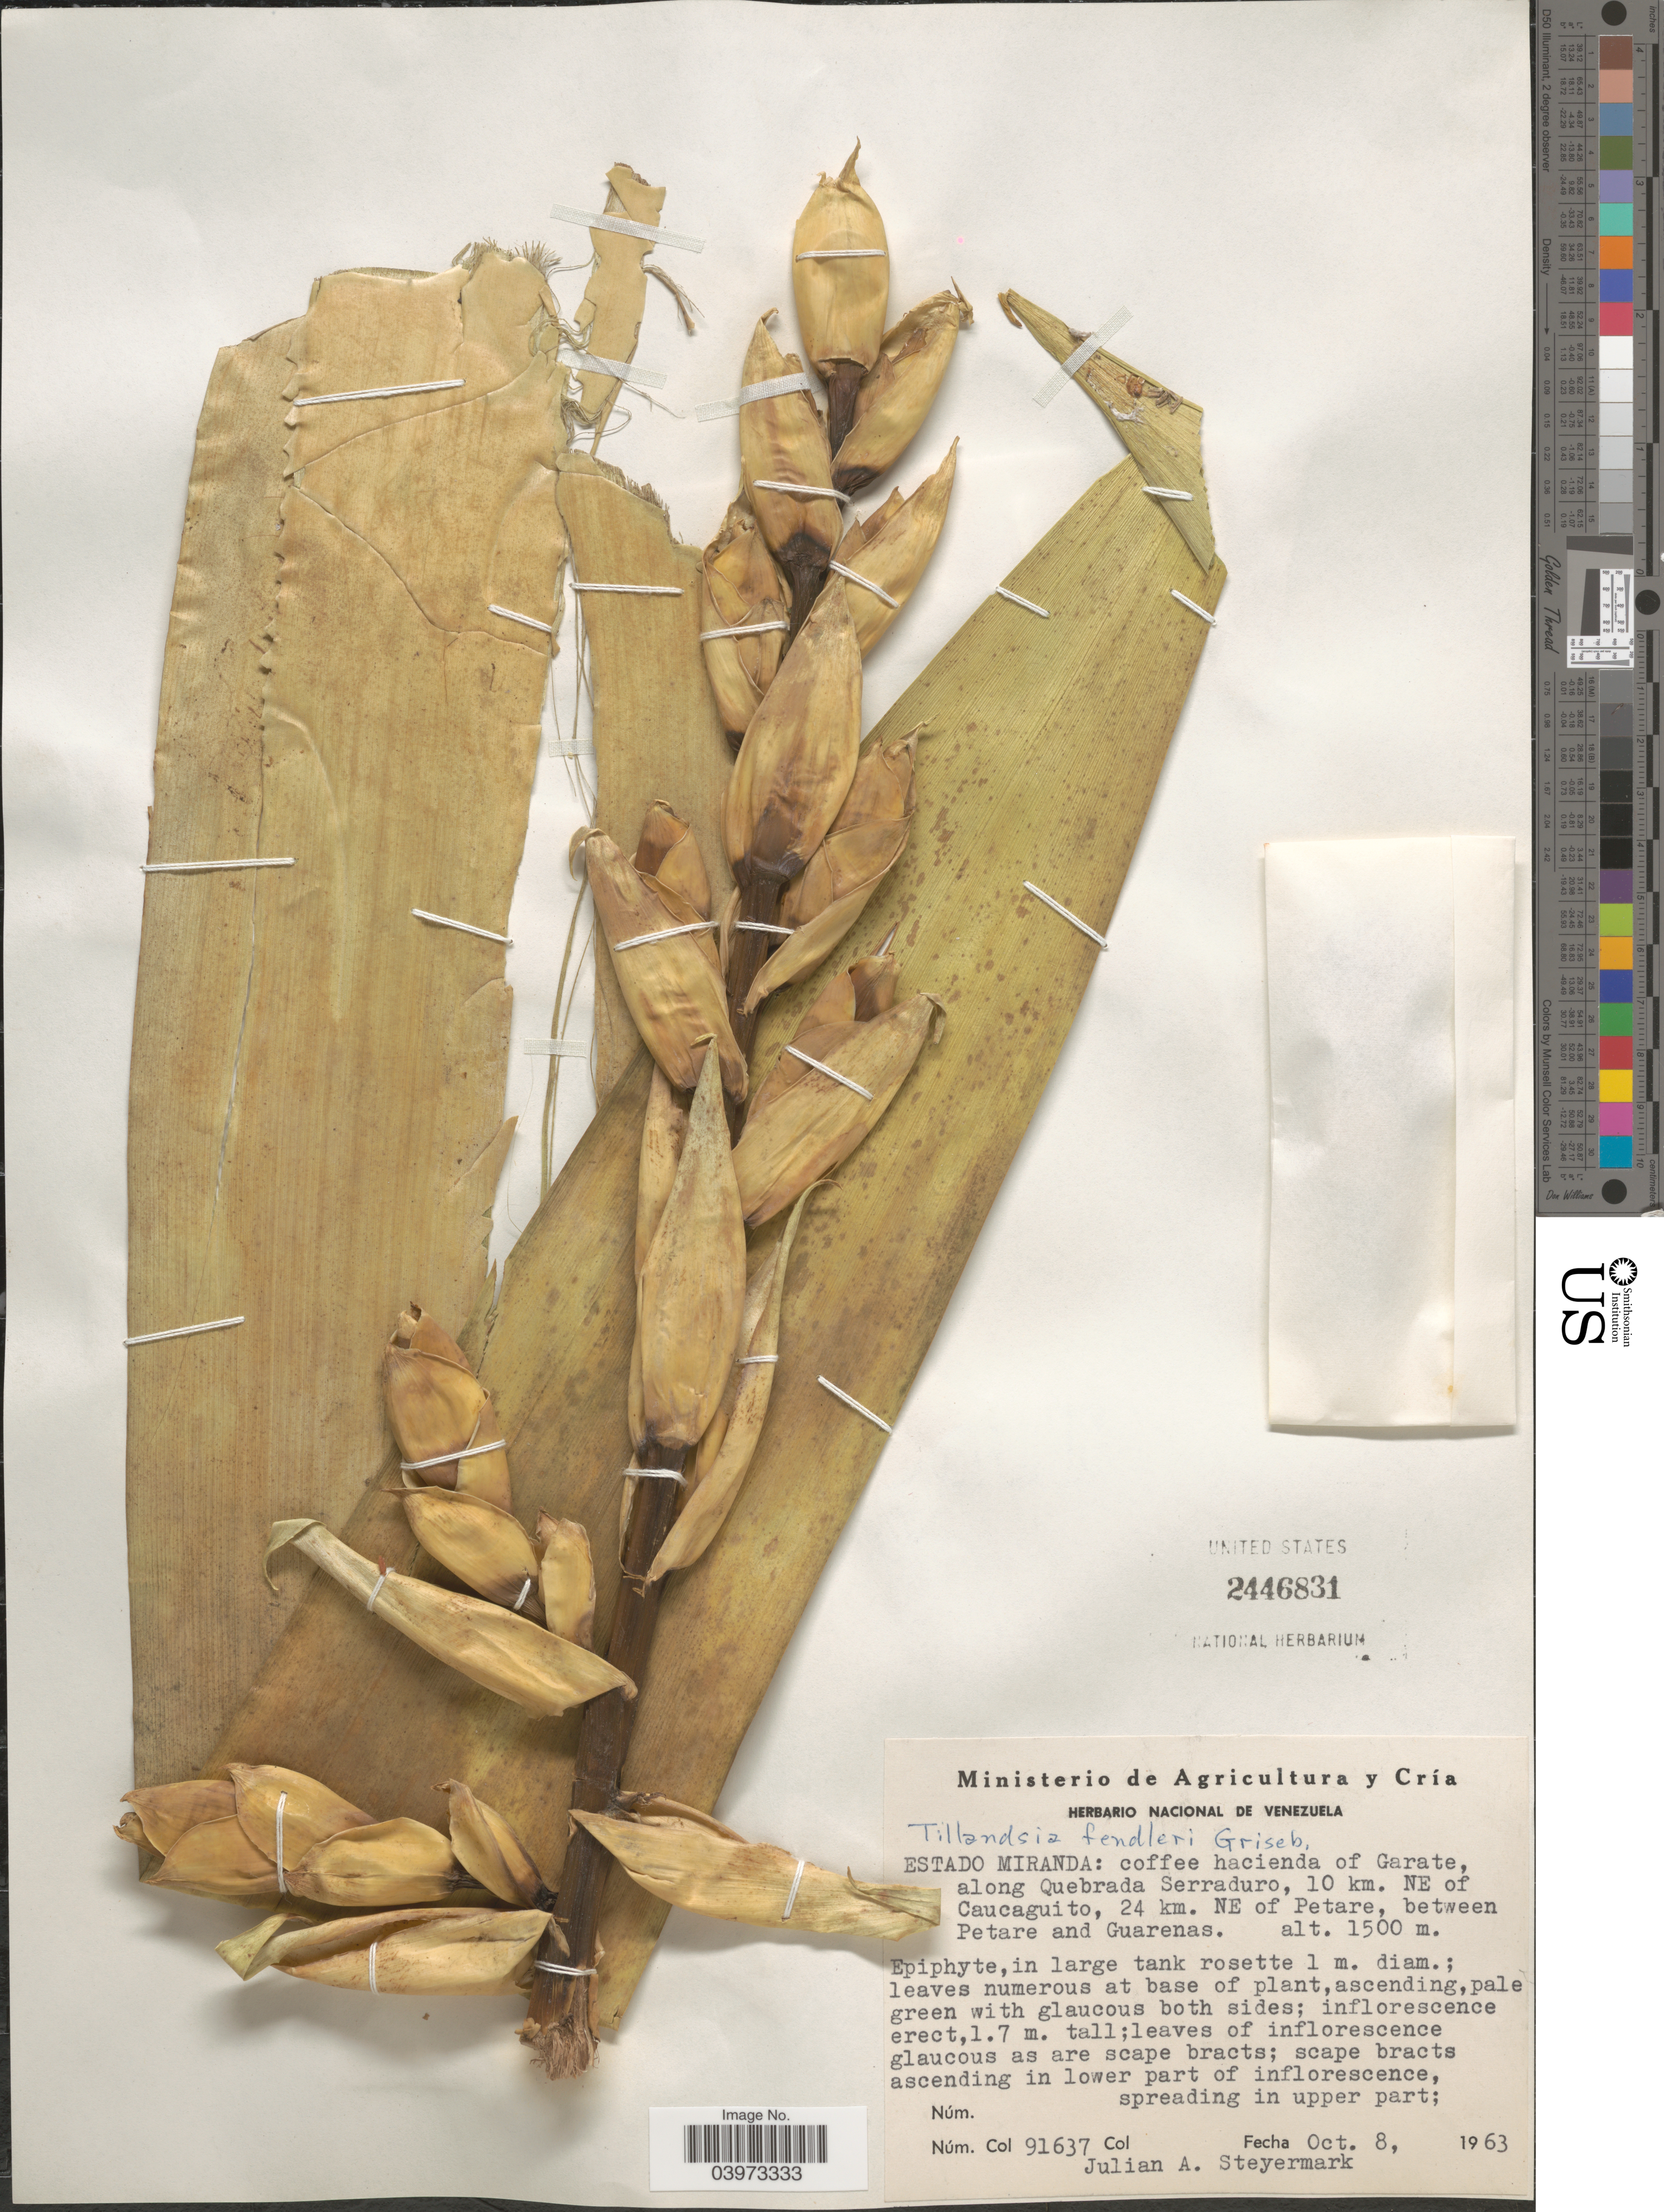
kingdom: Plantae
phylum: Tracheophyta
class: Liliopsida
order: Poales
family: Bromeliaceae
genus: Tillandsia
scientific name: Tillandsia fendleri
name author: Griseb.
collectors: J. Steyermark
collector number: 91637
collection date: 1963-10-08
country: Venezuela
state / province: Miranda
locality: Coffee hacienda of Garate, along Quebrada Serraduro, 10 km. NE of Caucaguito, 24 km. NE of Petare, between Petare and Guarenas.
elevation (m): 1500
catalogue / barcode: US 2446831